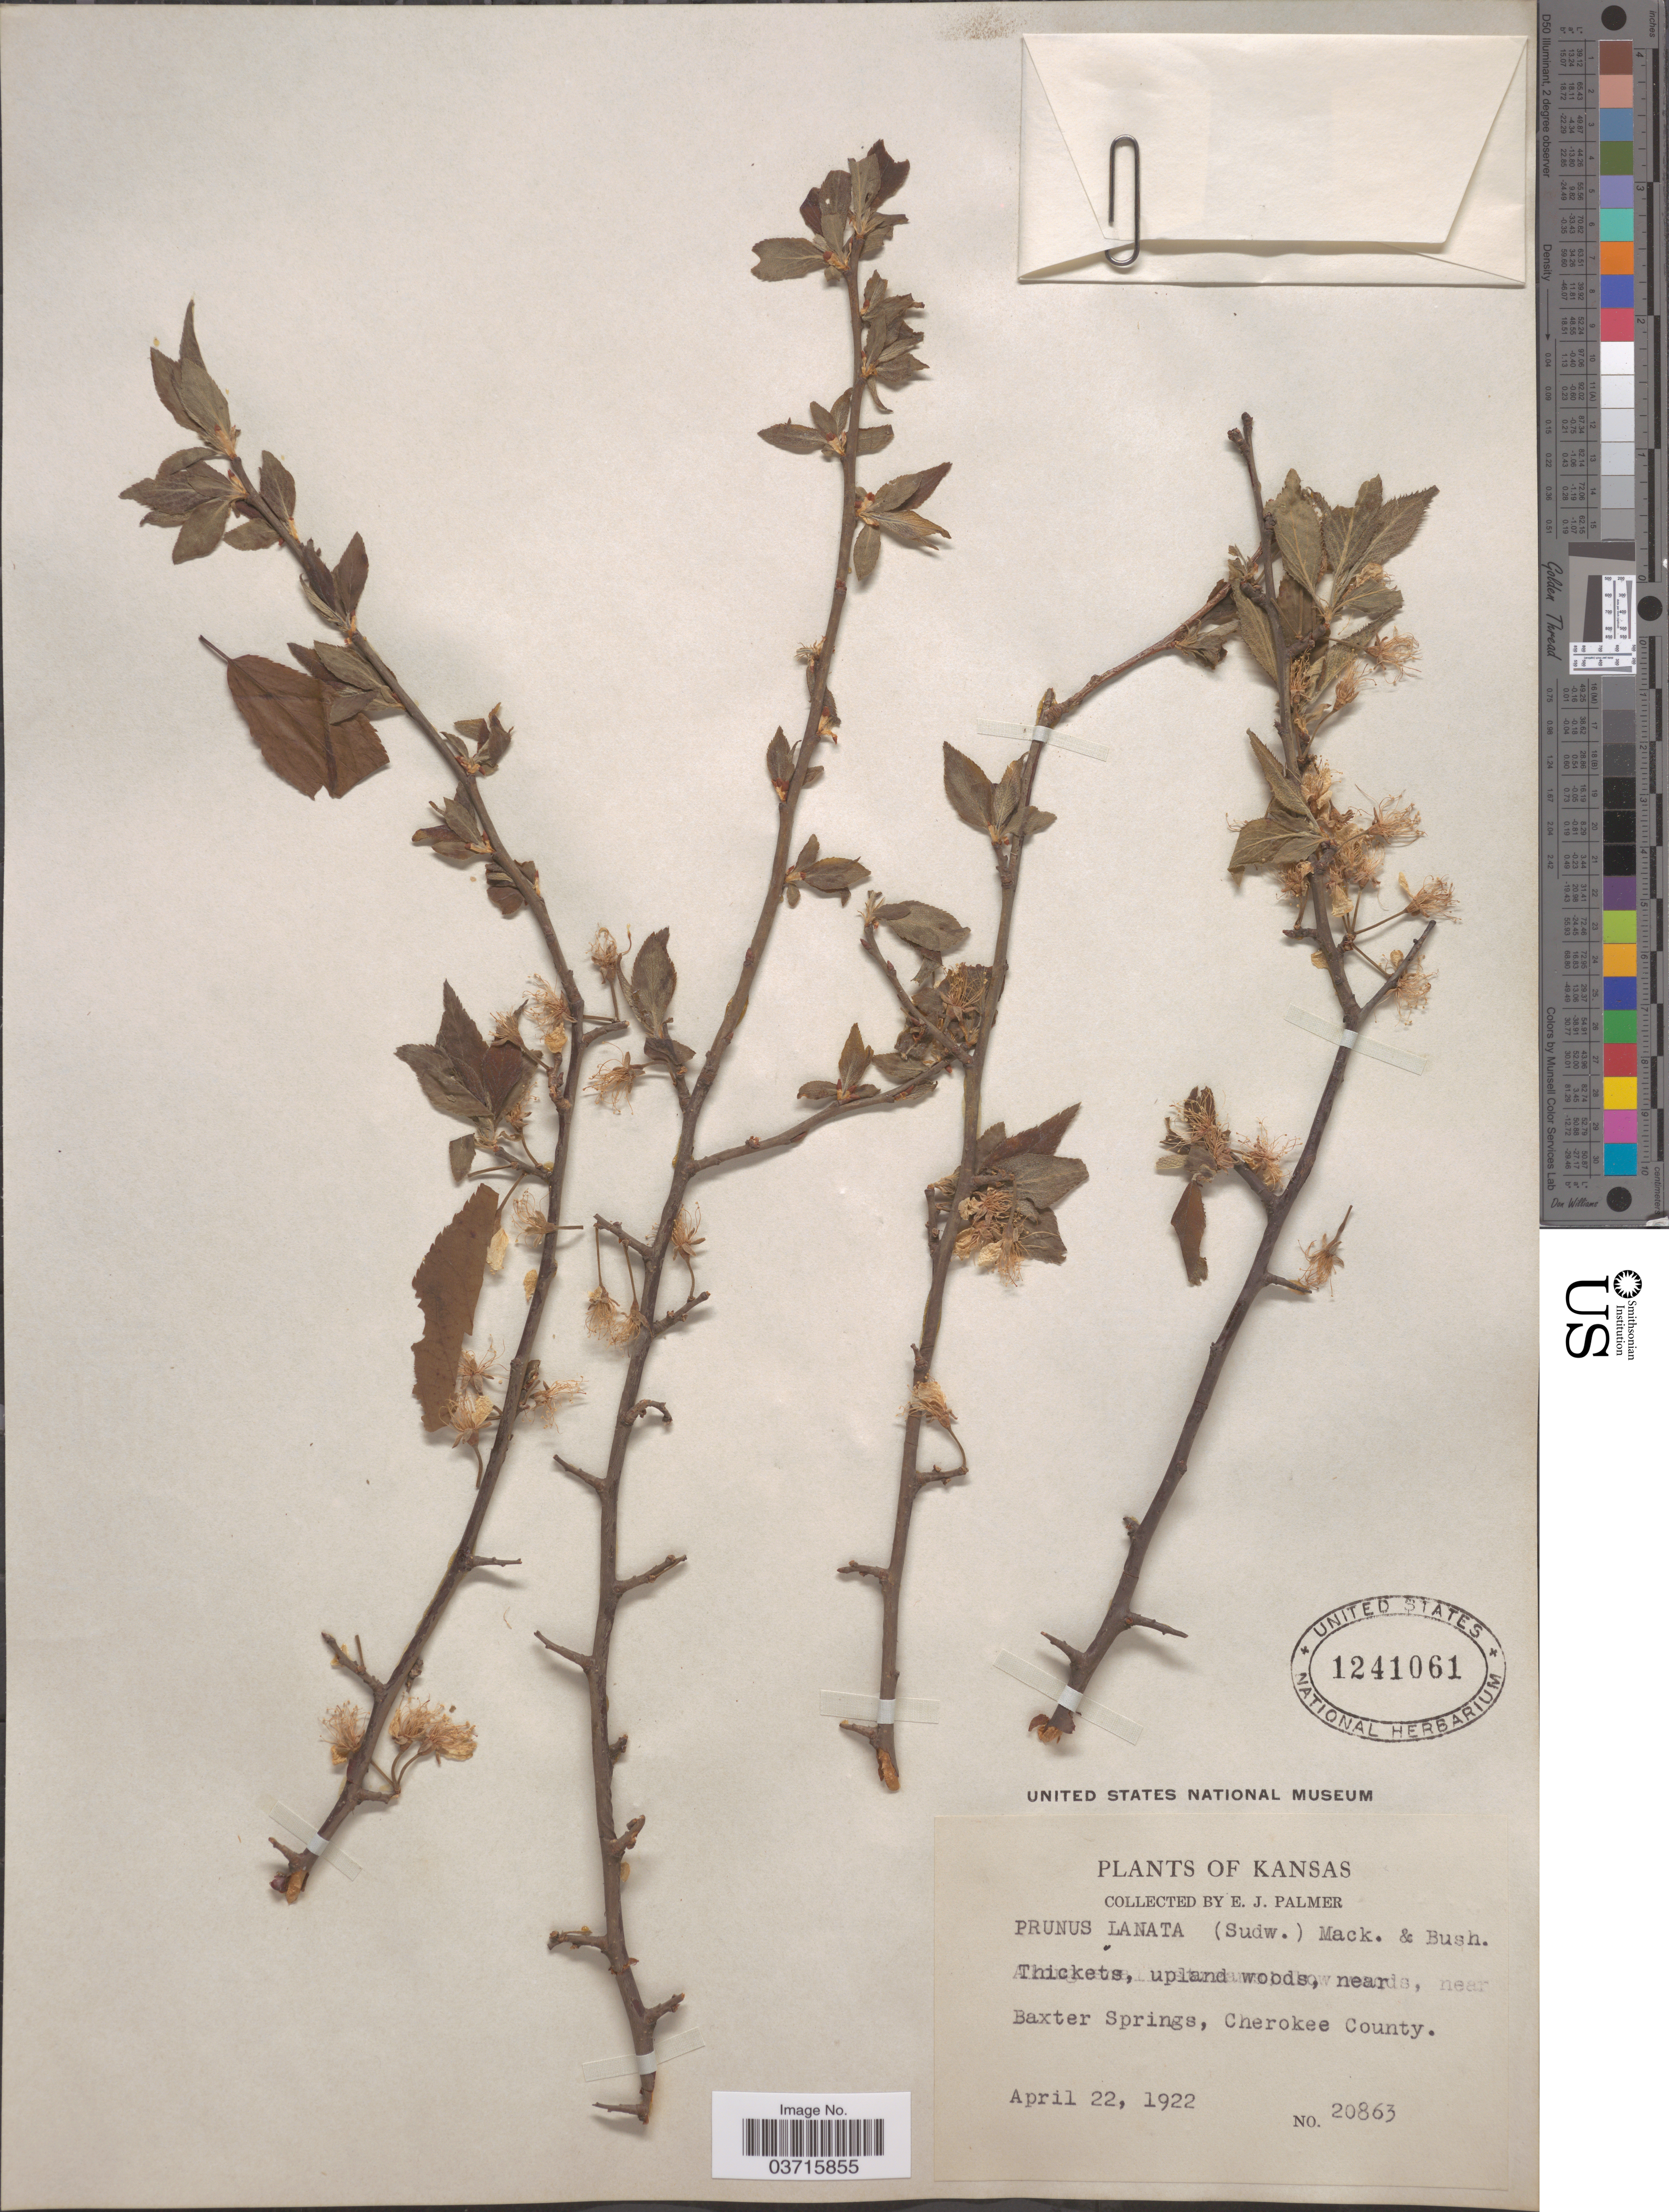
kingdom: Plantae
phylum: Tracheophyta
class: Magnoliopsida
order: Rosales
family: Rosaceae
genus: Prunus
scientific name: Prunus lanata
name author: (Sudw.) Mack. & Bush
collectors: E. J. Palmer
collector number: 20863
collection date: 1922-04-22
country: United States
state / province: Kansas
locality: Thickets, upland woods, near Baxter Springs, Cherokee County.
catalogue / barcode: US 1241061